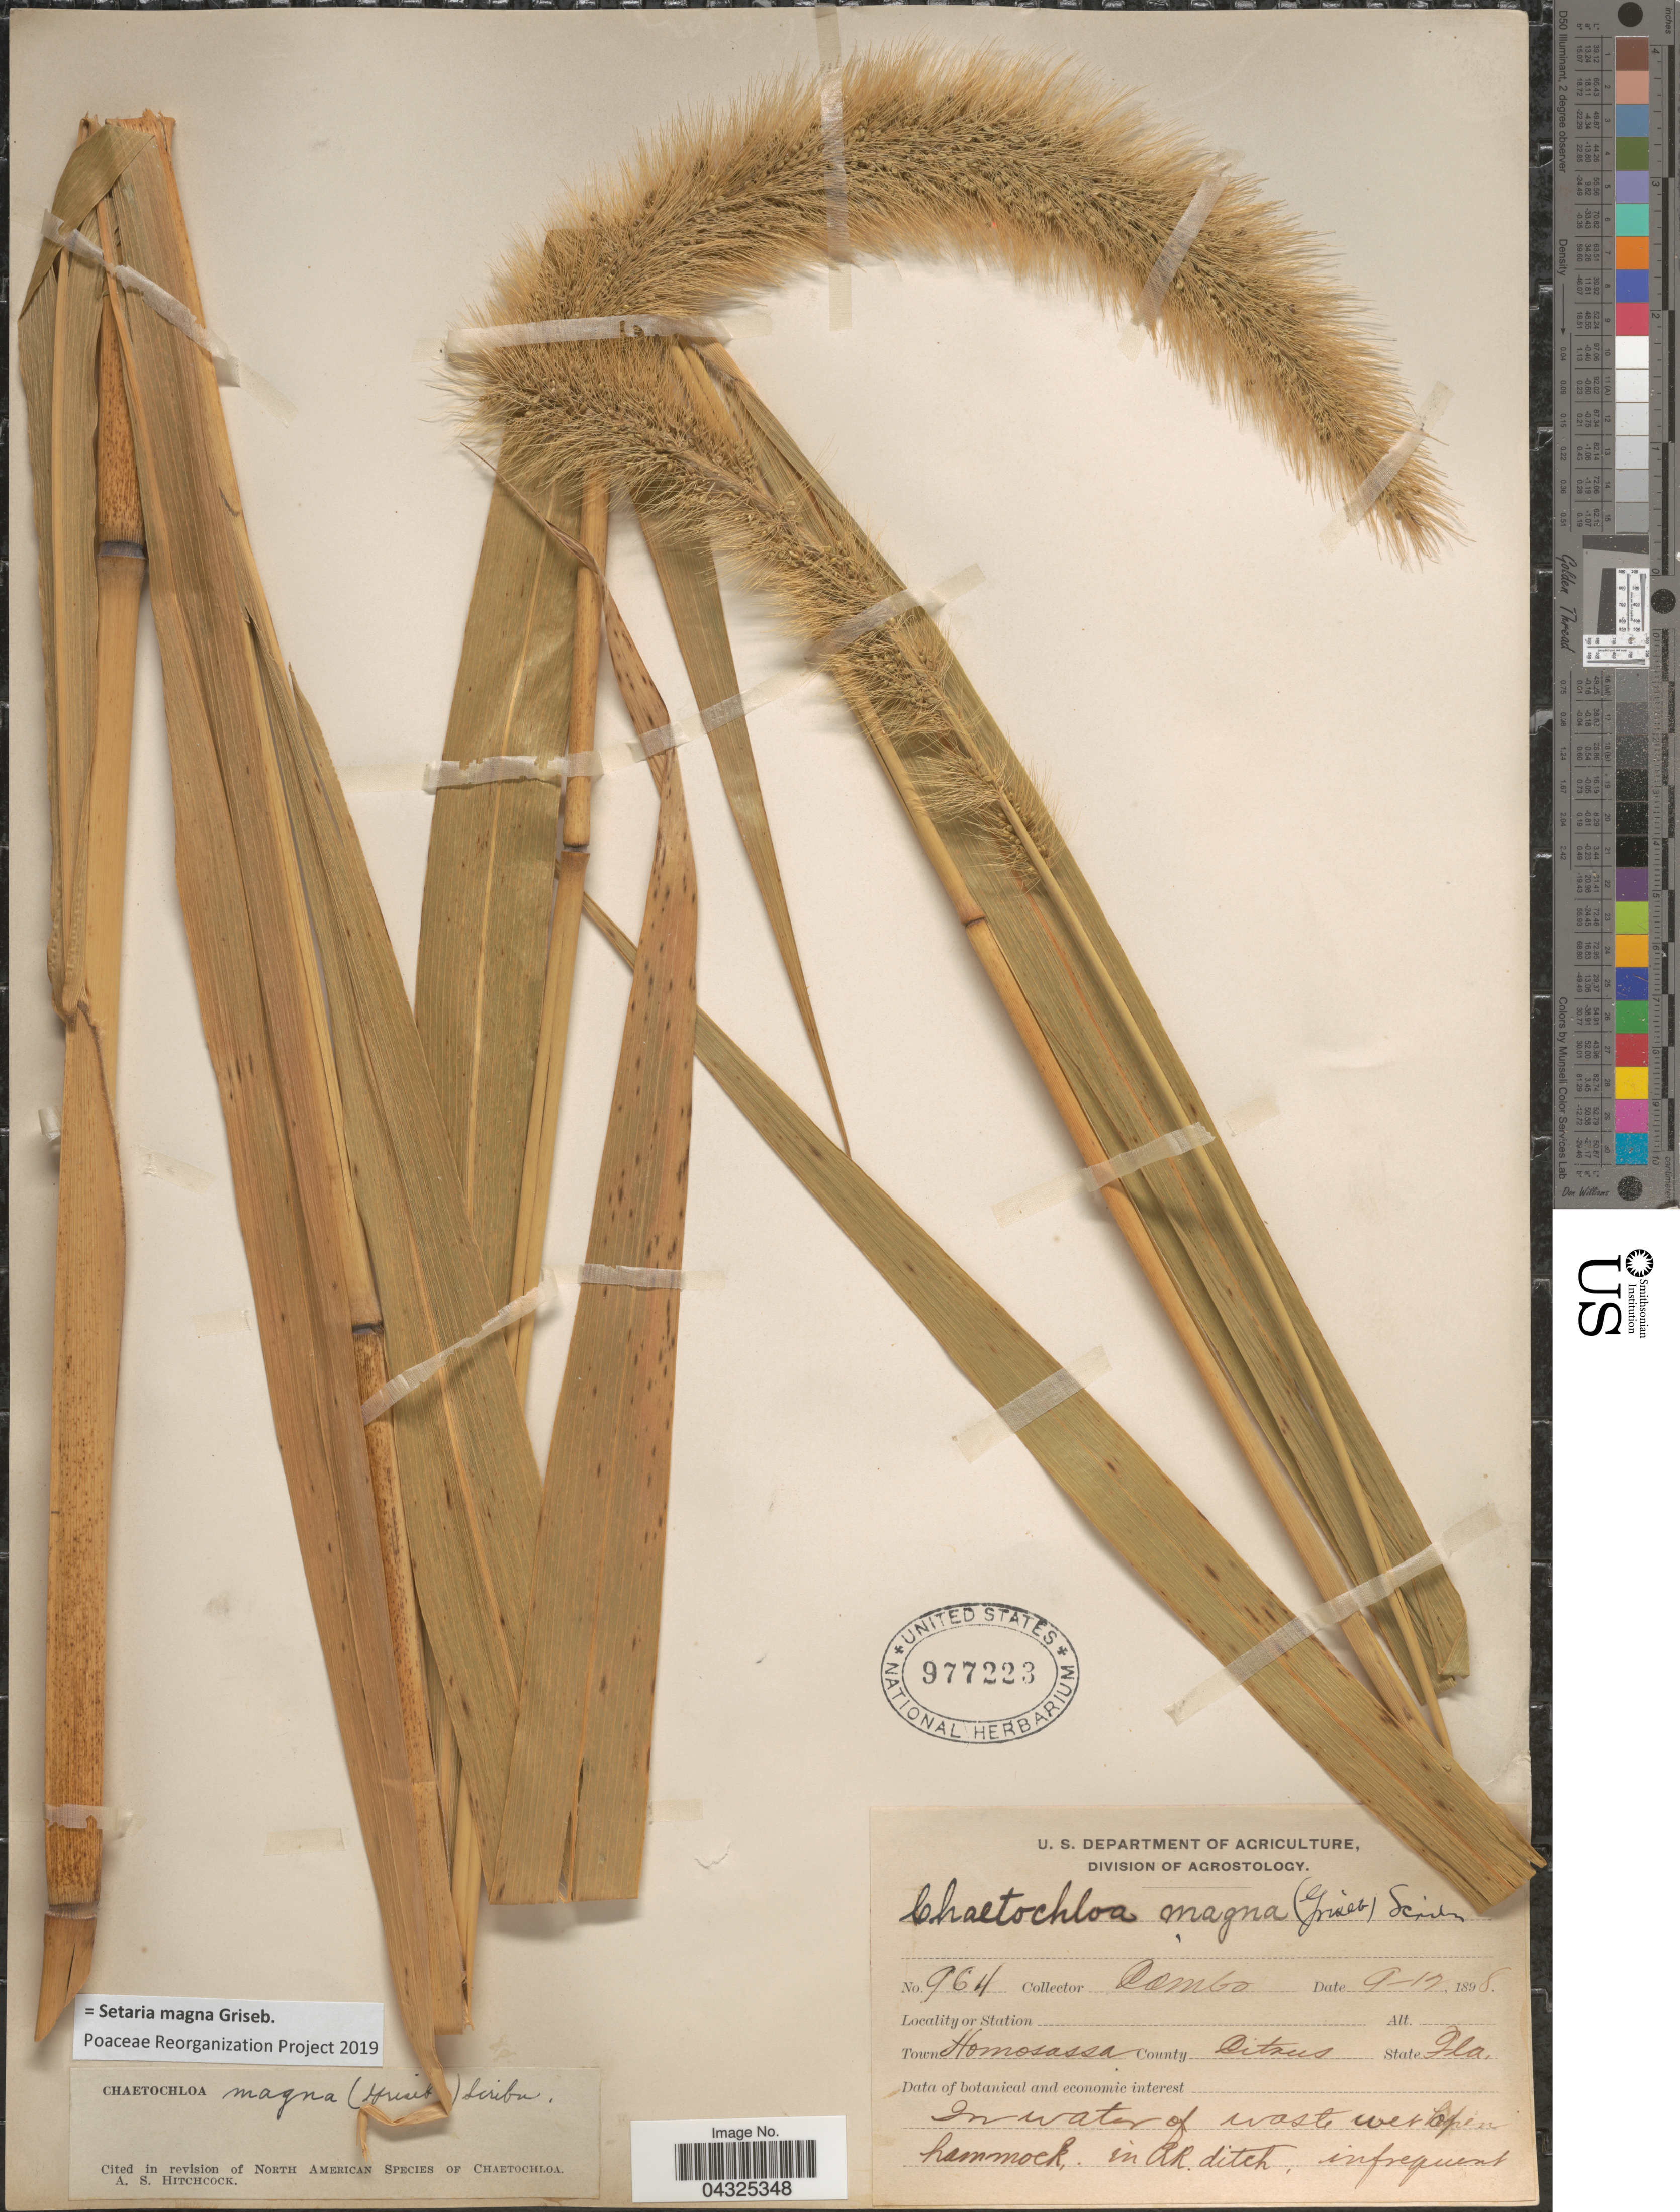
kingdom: Plantae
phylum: Tracheophyta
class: Liliopsida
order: Poales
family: Poaceae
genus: Setaria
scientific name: Setaria magna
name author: Griseb.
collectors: -. Combs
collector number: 964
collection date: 1898-09-12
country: United States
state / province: Florida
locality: Town Homosassa. County Citrus. In RR. ditch.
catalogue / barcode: US 977223